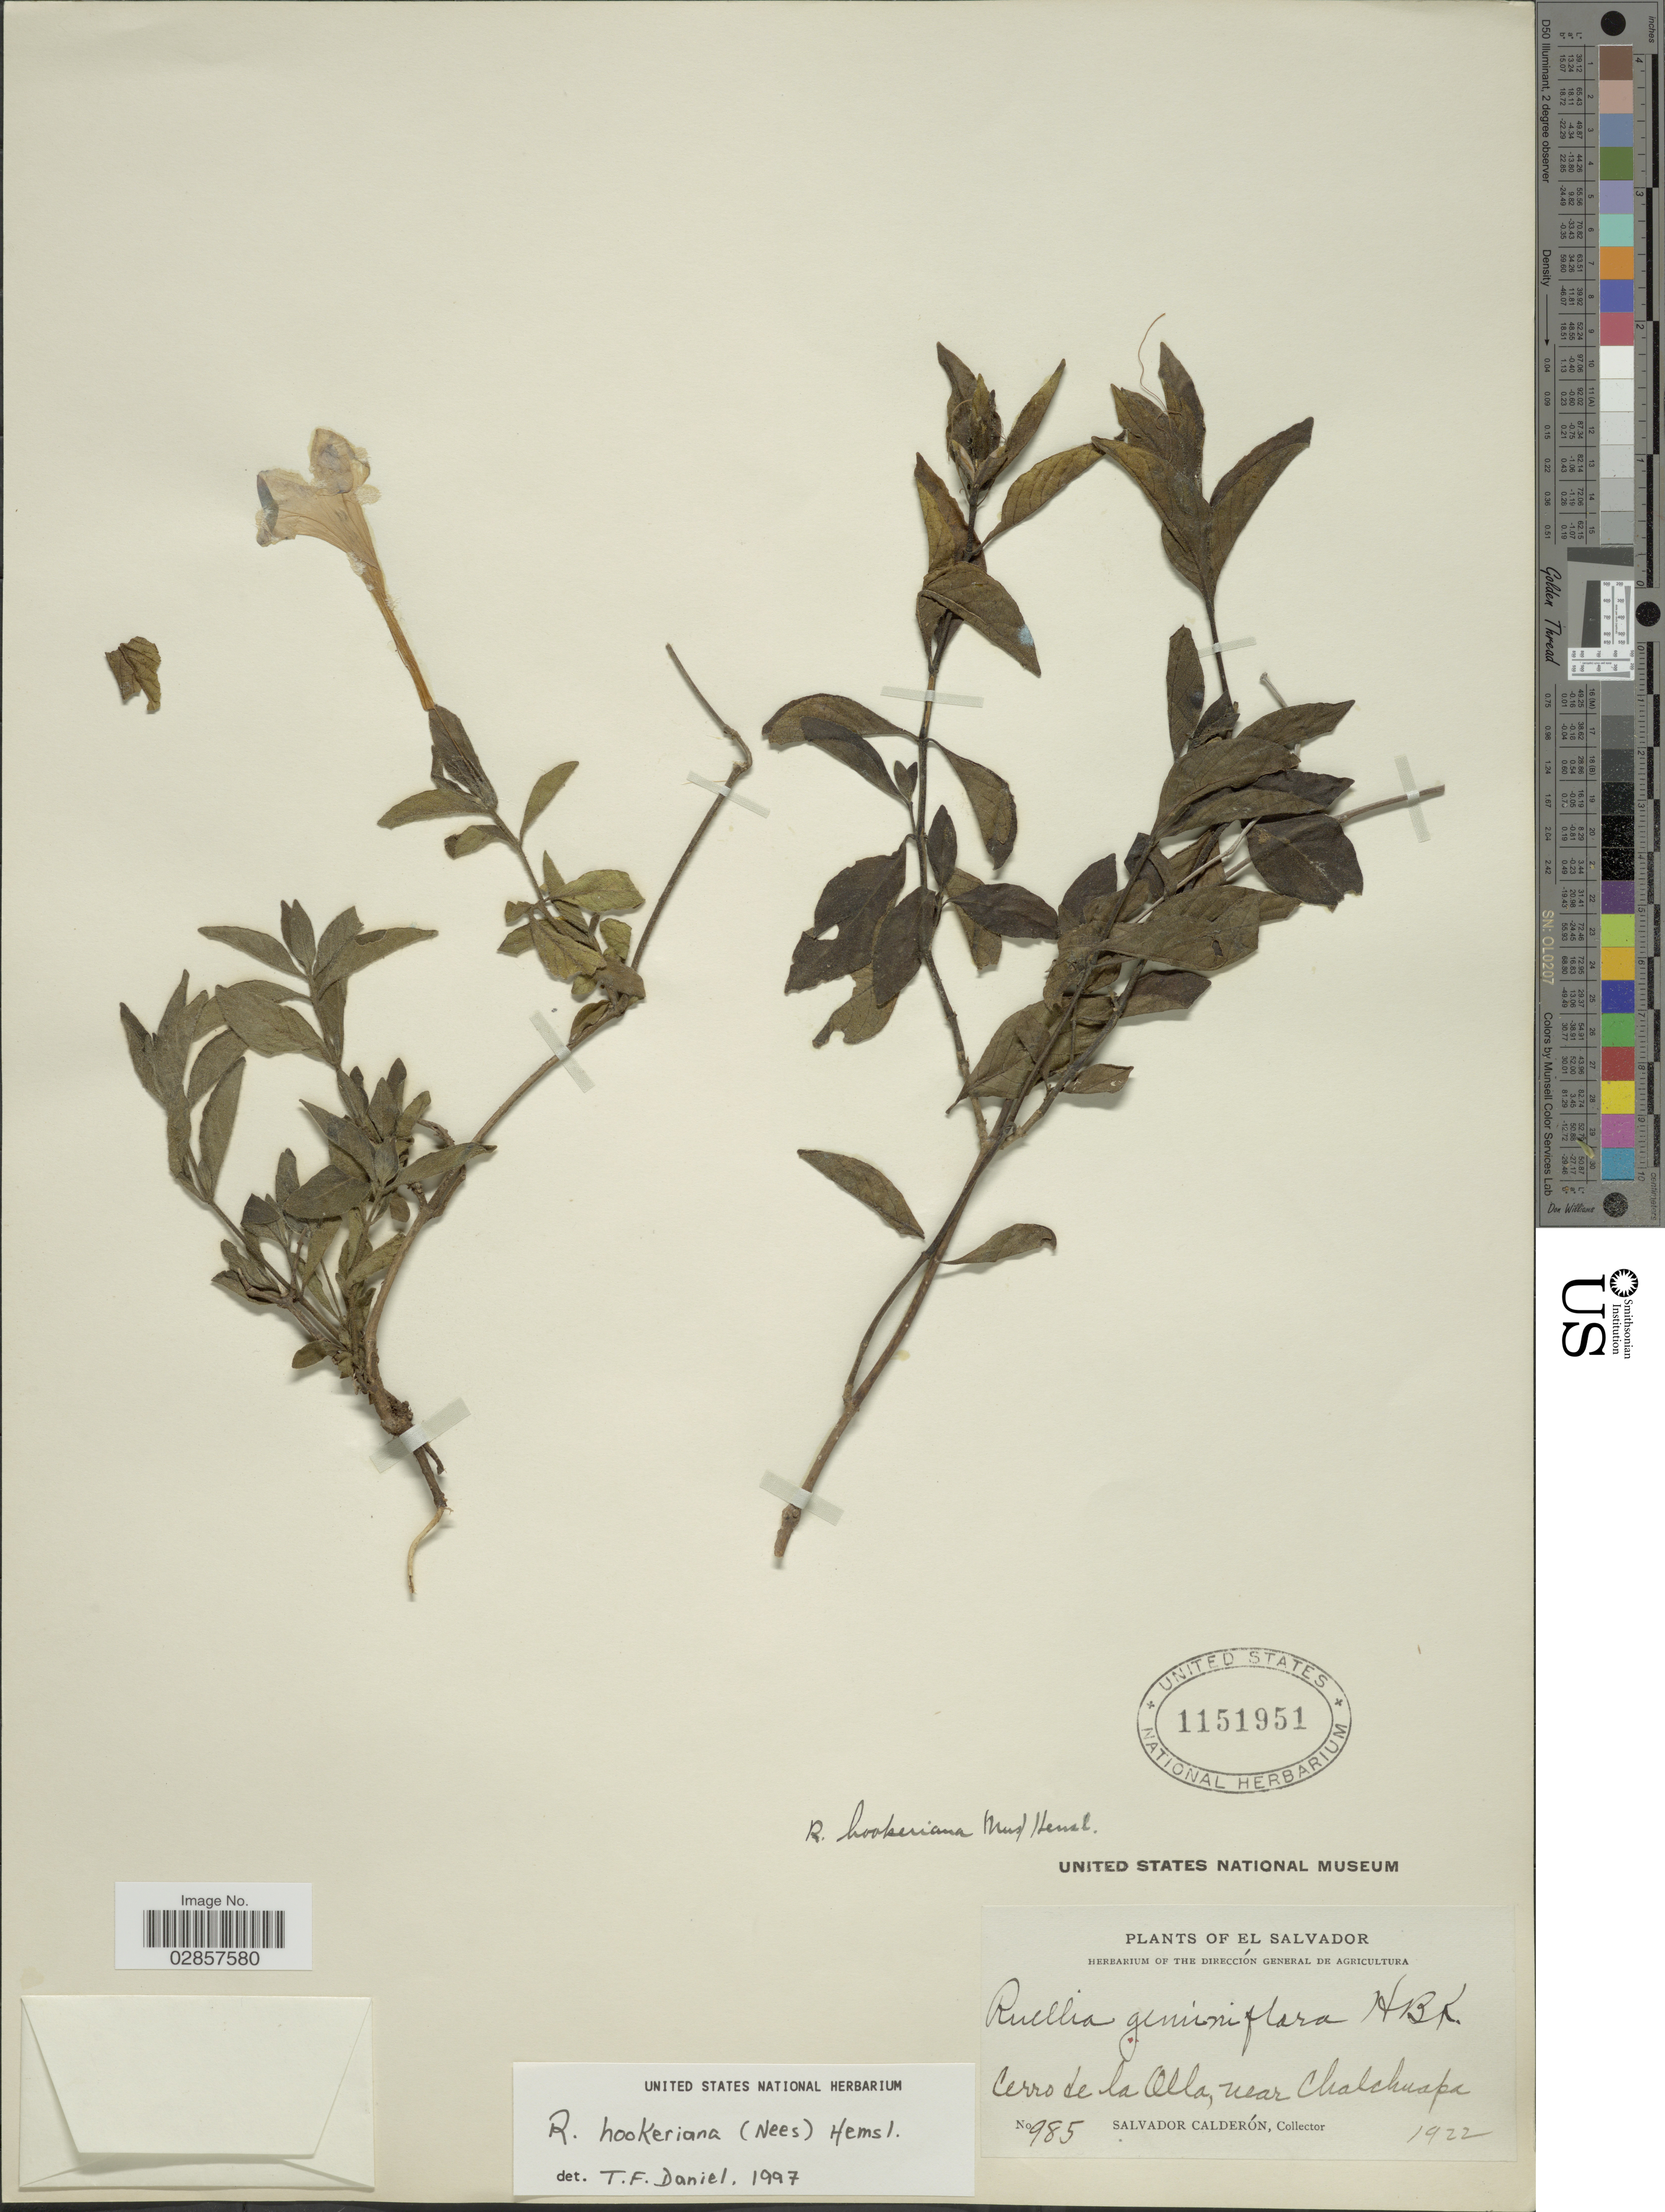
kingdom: Plantae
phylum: Tracheophyta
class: Magnoliopsida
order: Lamiales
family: Acanthaceae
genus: Ruellia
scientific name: Ruellia hookeriana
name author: (Nees) Hemsl.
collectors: S. Calderón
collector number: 985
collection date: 1922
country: El Salvador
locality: Cerro de la Olla, near Chalchuapa.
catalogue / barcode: US 1151951